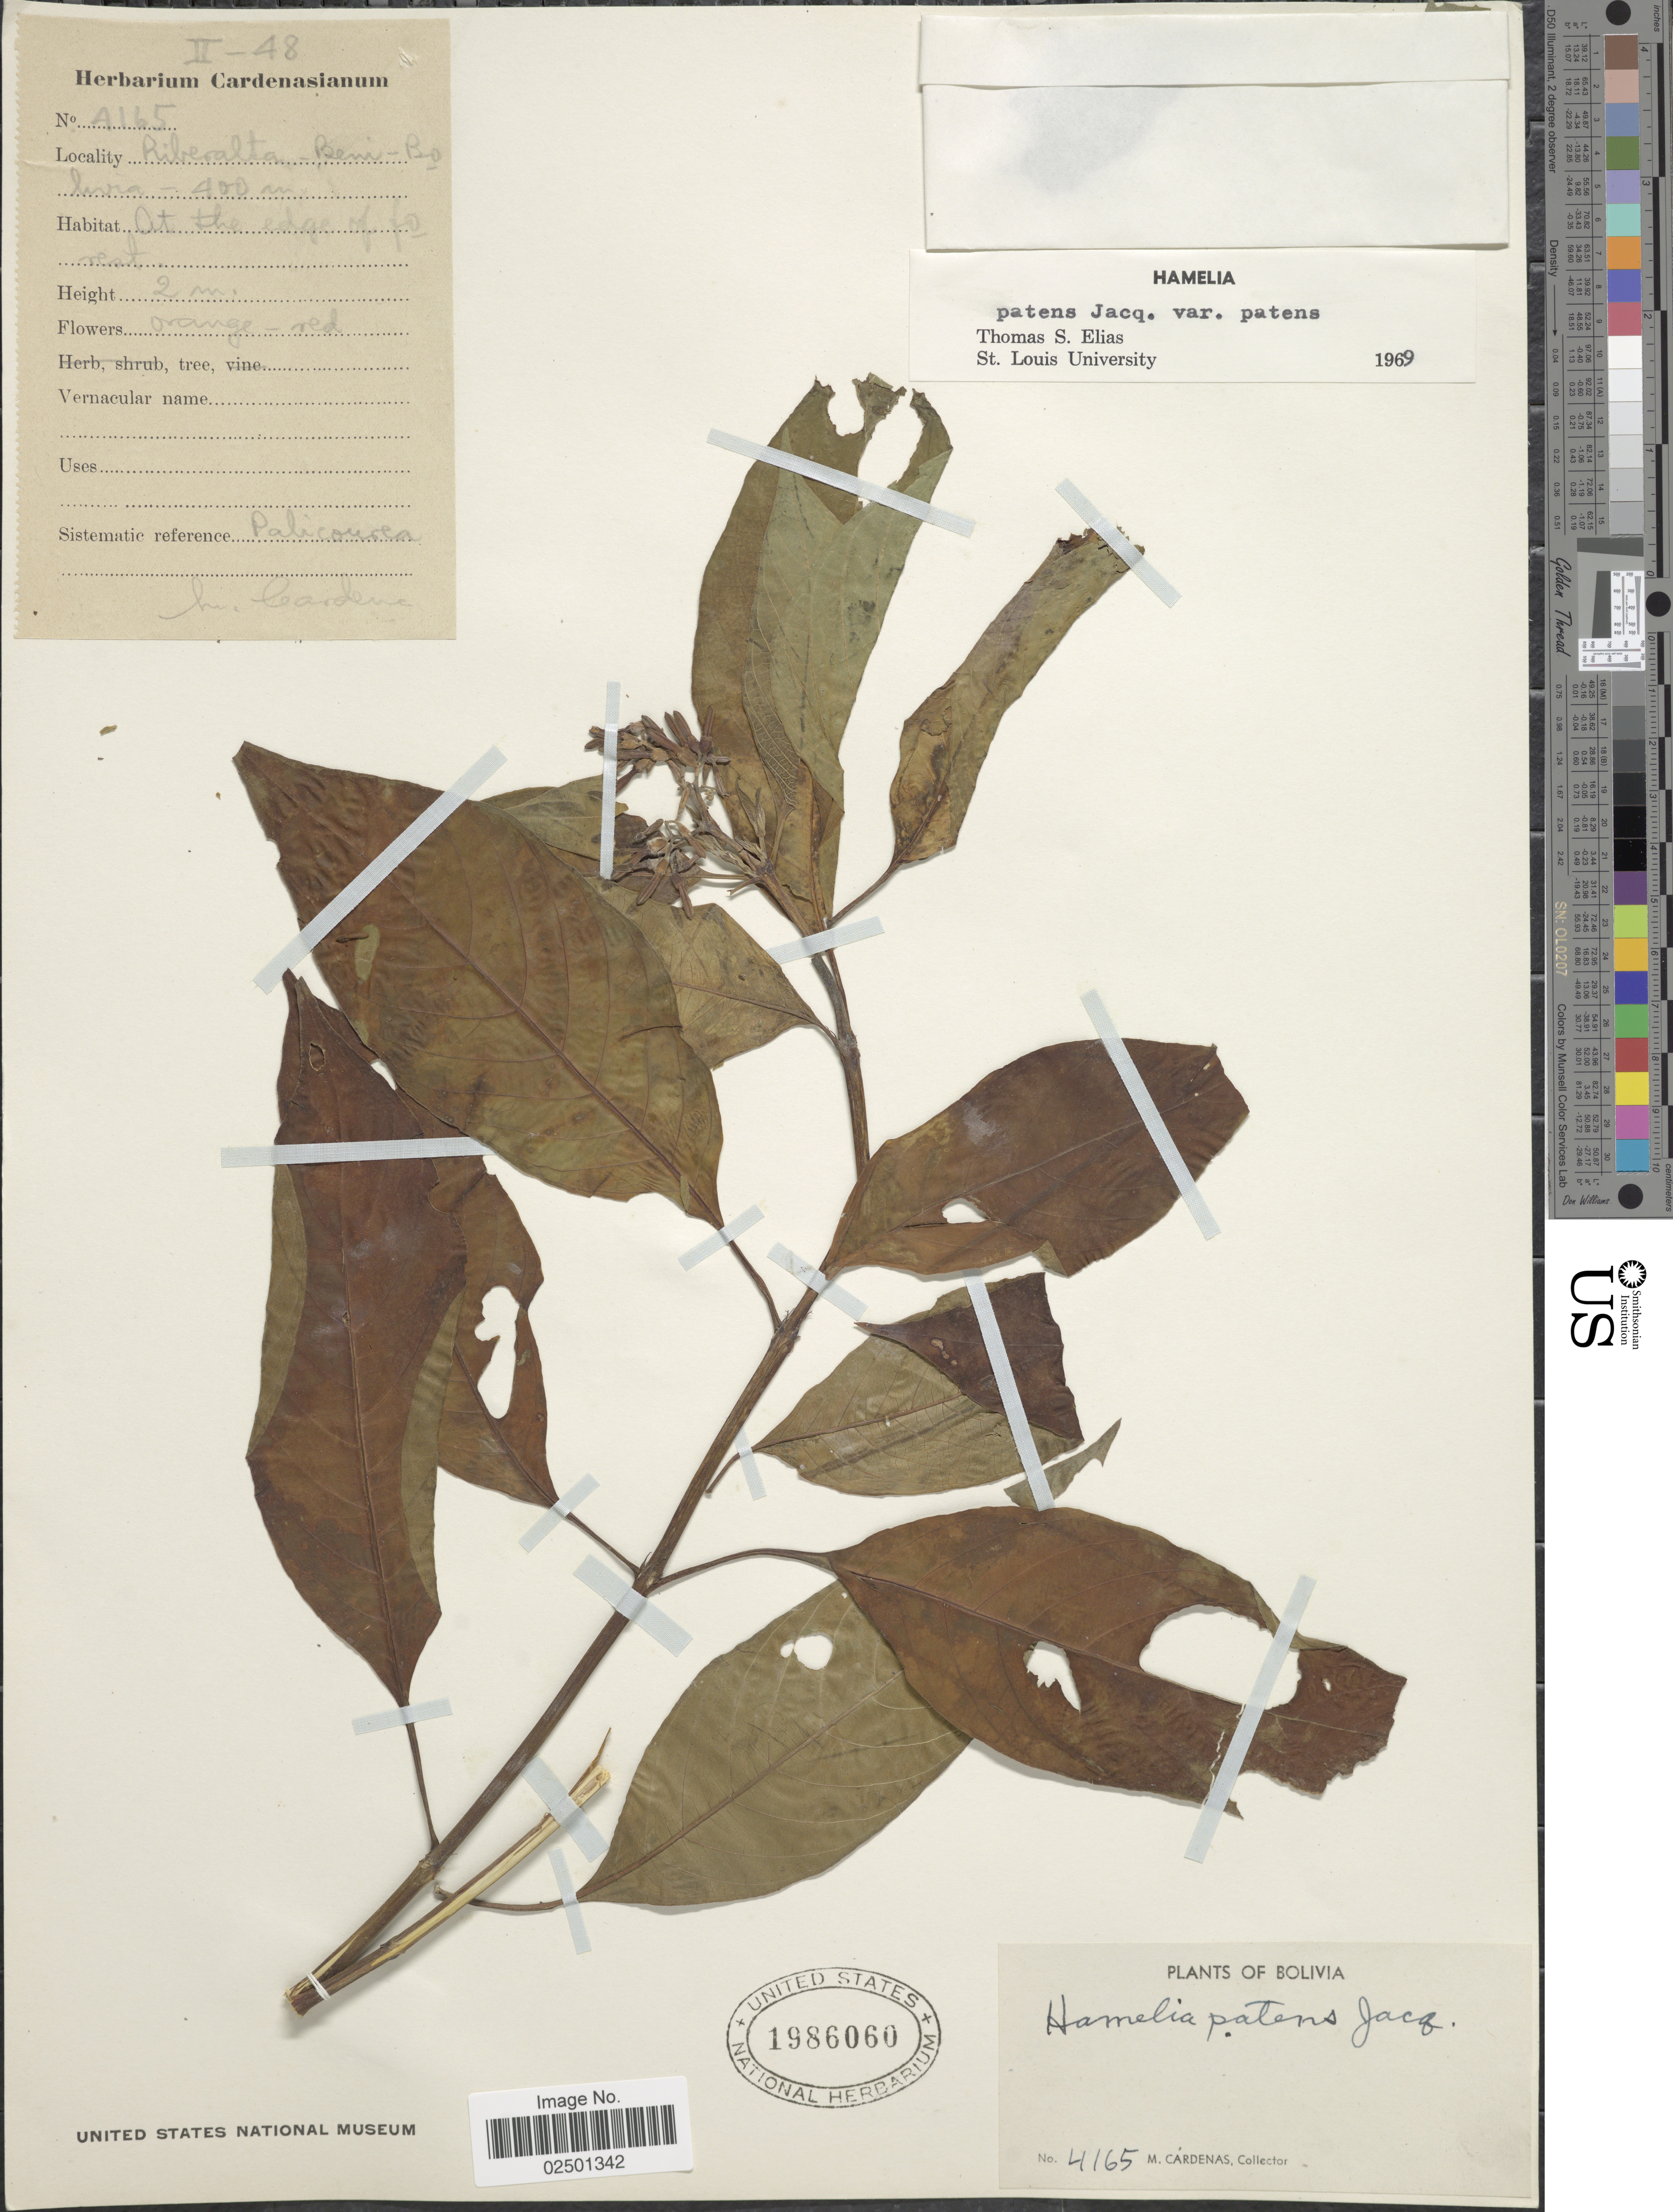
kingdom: Plantae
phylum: Tracheophyta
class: Magnoliopsida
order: Gentianales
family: Rubiaceae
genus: Hamelia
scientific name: Hamelia patens var. patens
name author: Jacq.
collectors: M. Cárdenas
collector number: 4165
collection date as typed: Transcribed d/m/y: /2/48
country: Bolivia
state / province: Beni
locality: Riberalta.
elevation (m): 400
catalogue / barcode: US 1986060